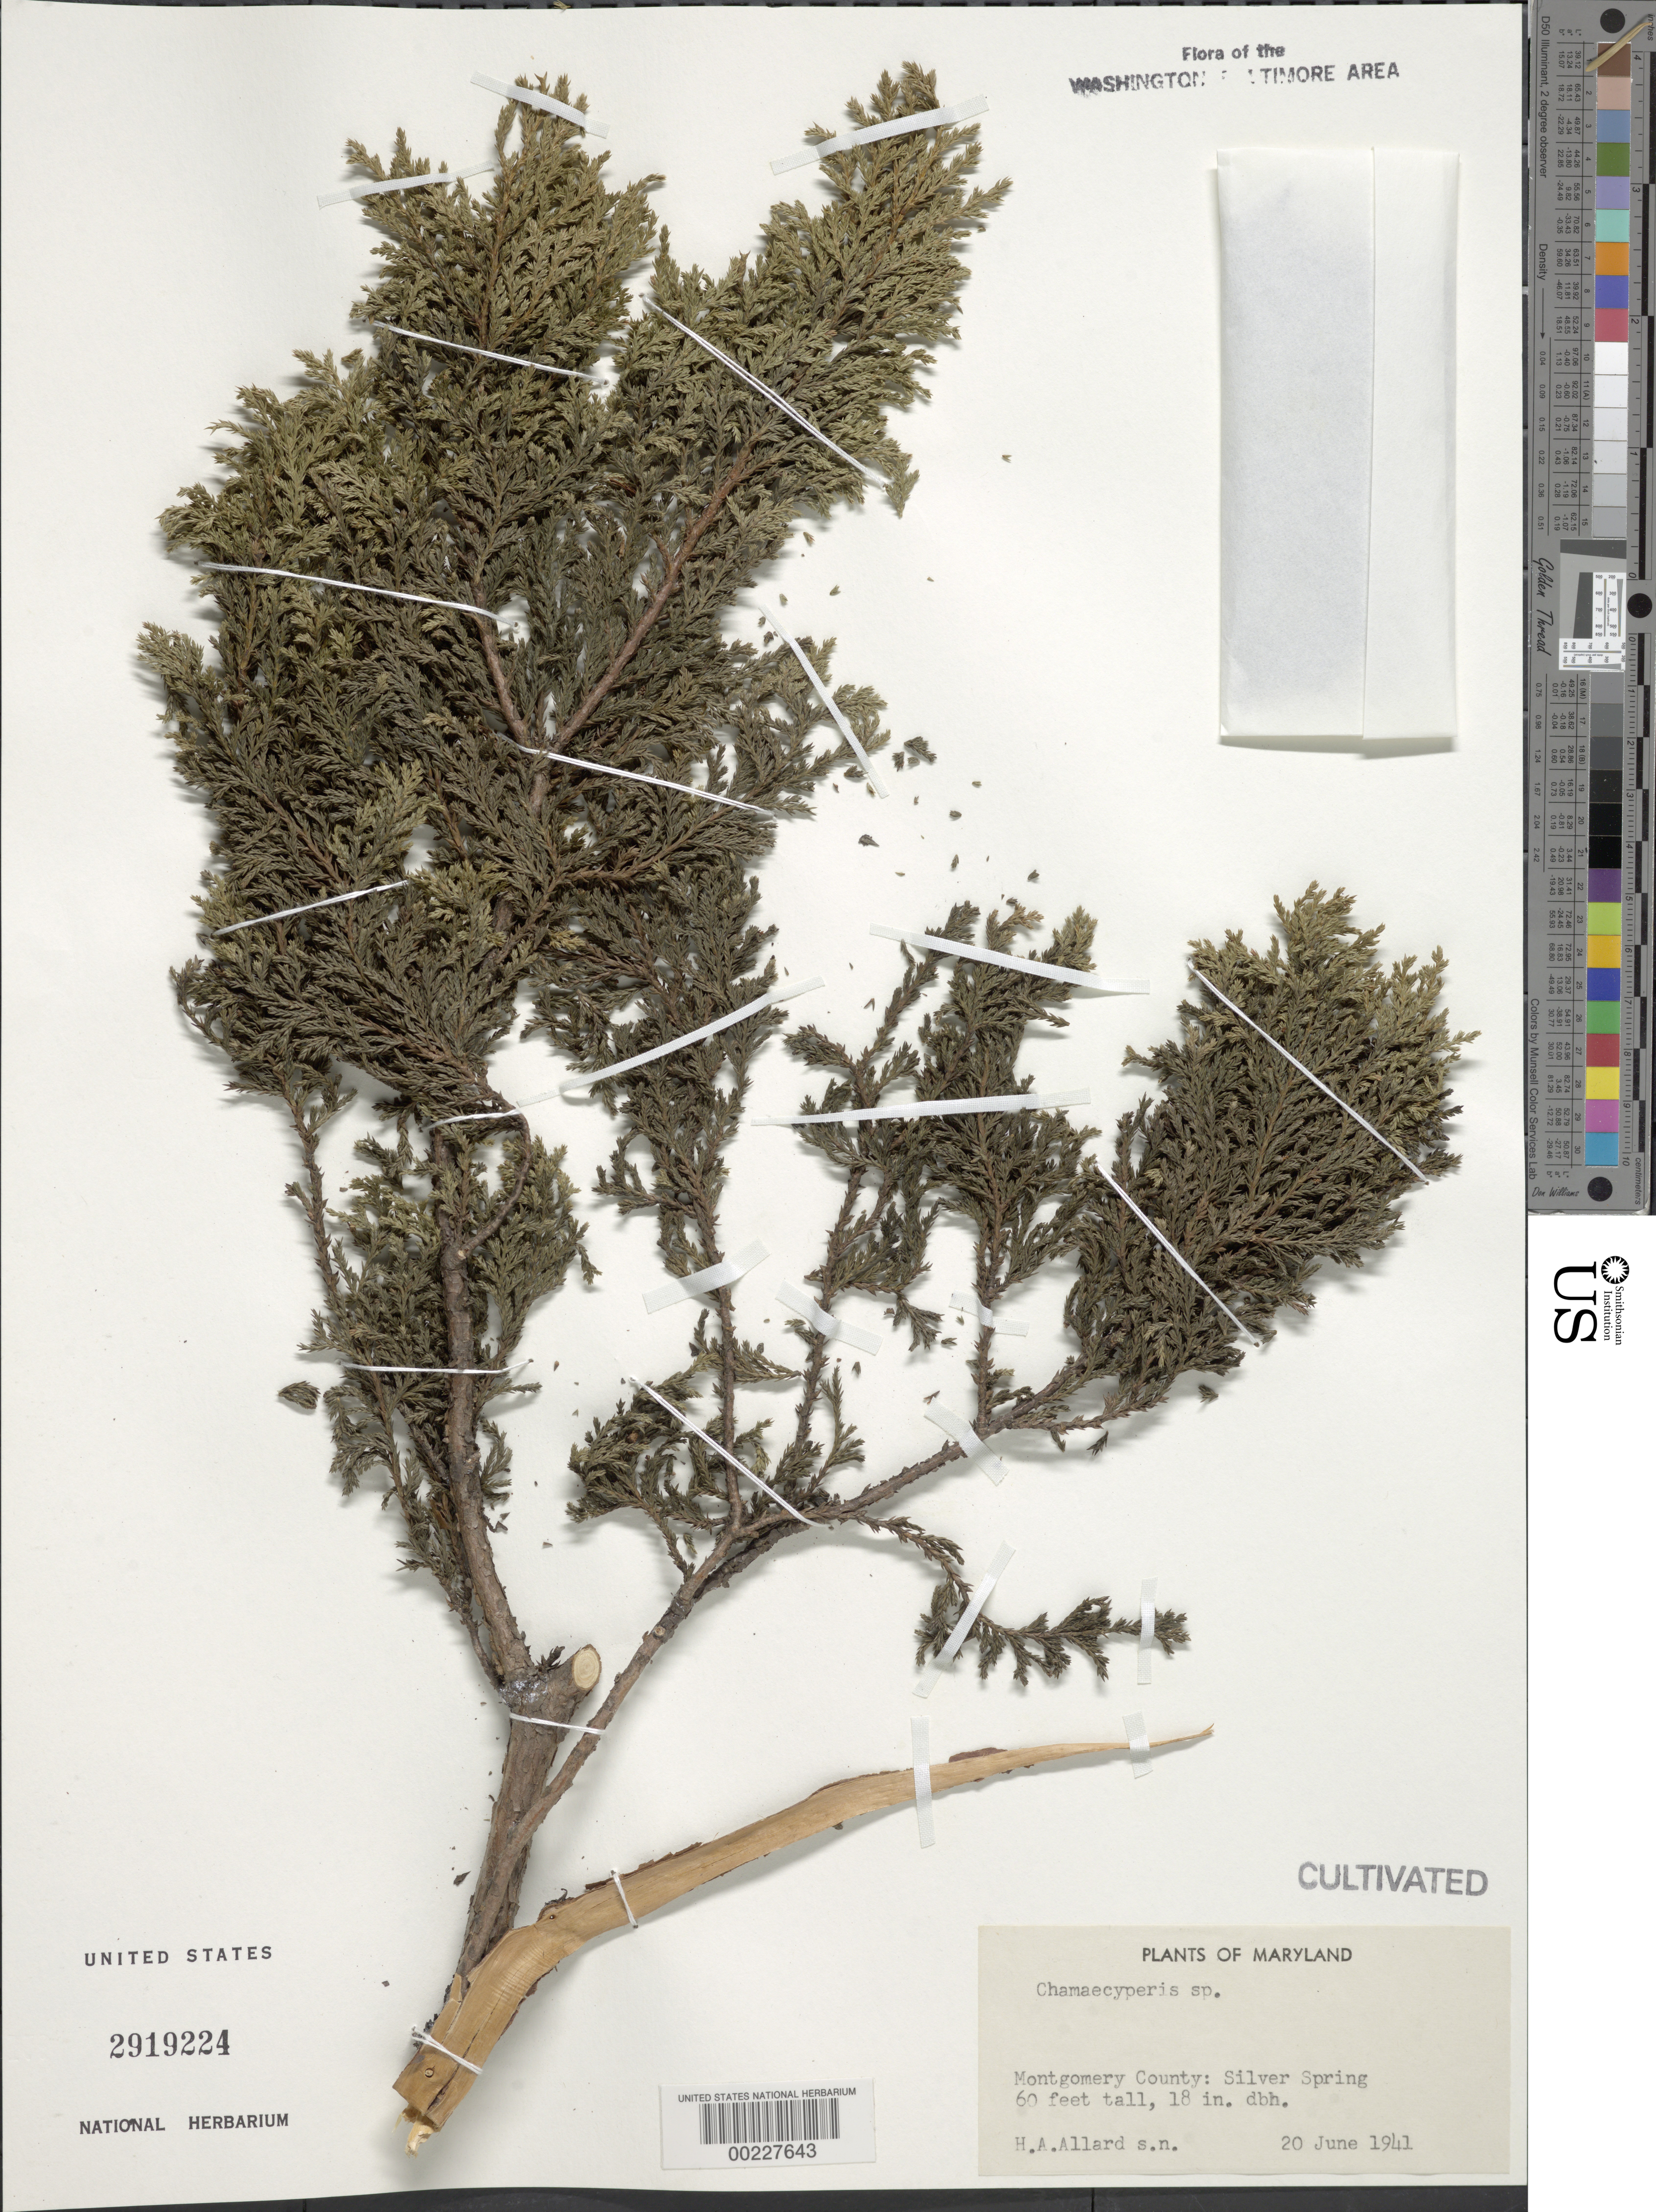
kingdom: Plantae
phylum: Tracheophyta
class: Pinopsida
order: Pinales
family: Cupressaceae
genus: Chamaecyparis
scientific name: Chamaecyparis sp.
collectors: H. A. Allard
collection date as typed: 20 Jun 1941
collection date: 1941-06-20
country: United States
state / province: Maryland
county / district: Montgomery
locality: Silver Spring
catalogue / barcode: US 2919224